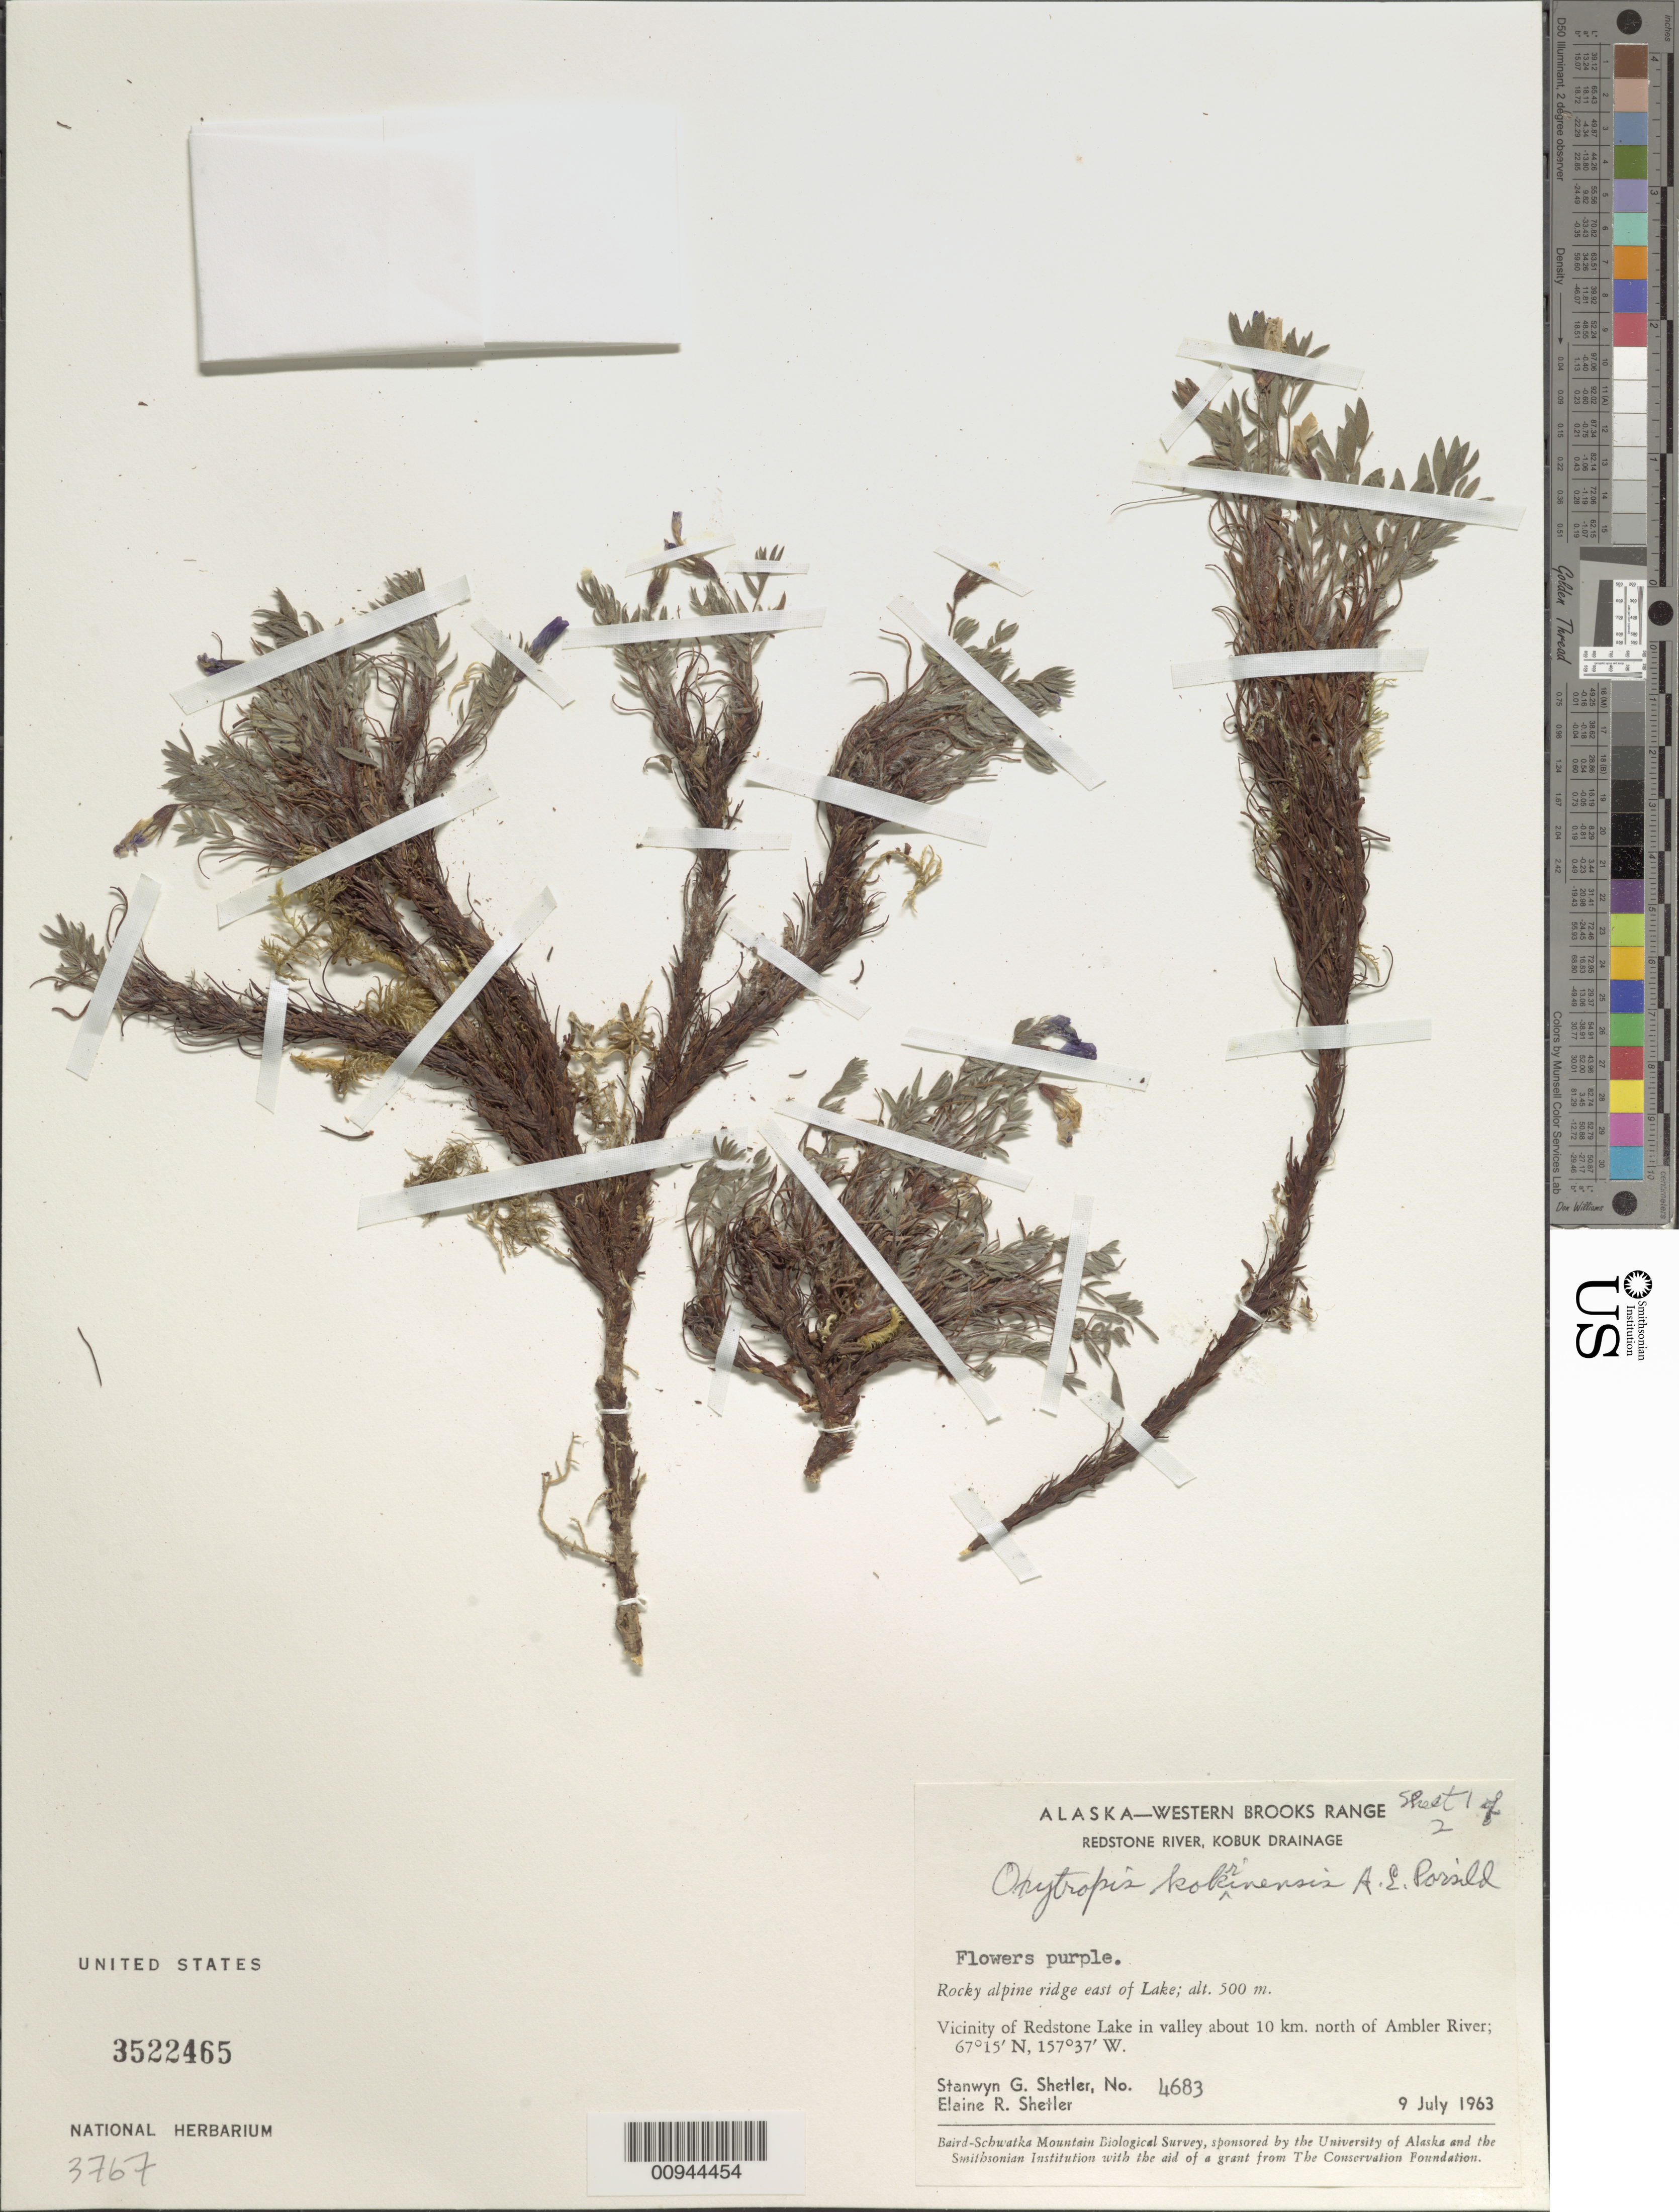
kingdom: Plantae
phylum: Tracheophyta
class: Magnoliopsida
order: Fabales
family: Fabaceae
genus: Oxytropis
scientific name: Oxytropis kokrinensis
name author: A.E. Porsild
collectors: S. Shetler & E. R. Shetler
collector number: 4682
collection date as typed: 09 Jul 1963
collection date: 1963-07-09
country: United States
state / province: Alaska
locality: S of Noatak River about midway between mouths of Kugururok and Nimiuktuk Rivers. Western Brooks Range, Middle Noatak Valley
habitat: Tundra. Flowering in sheltered spots on north slope only. Rocky alpine ridge east of Lake.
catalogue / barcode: US 3522465